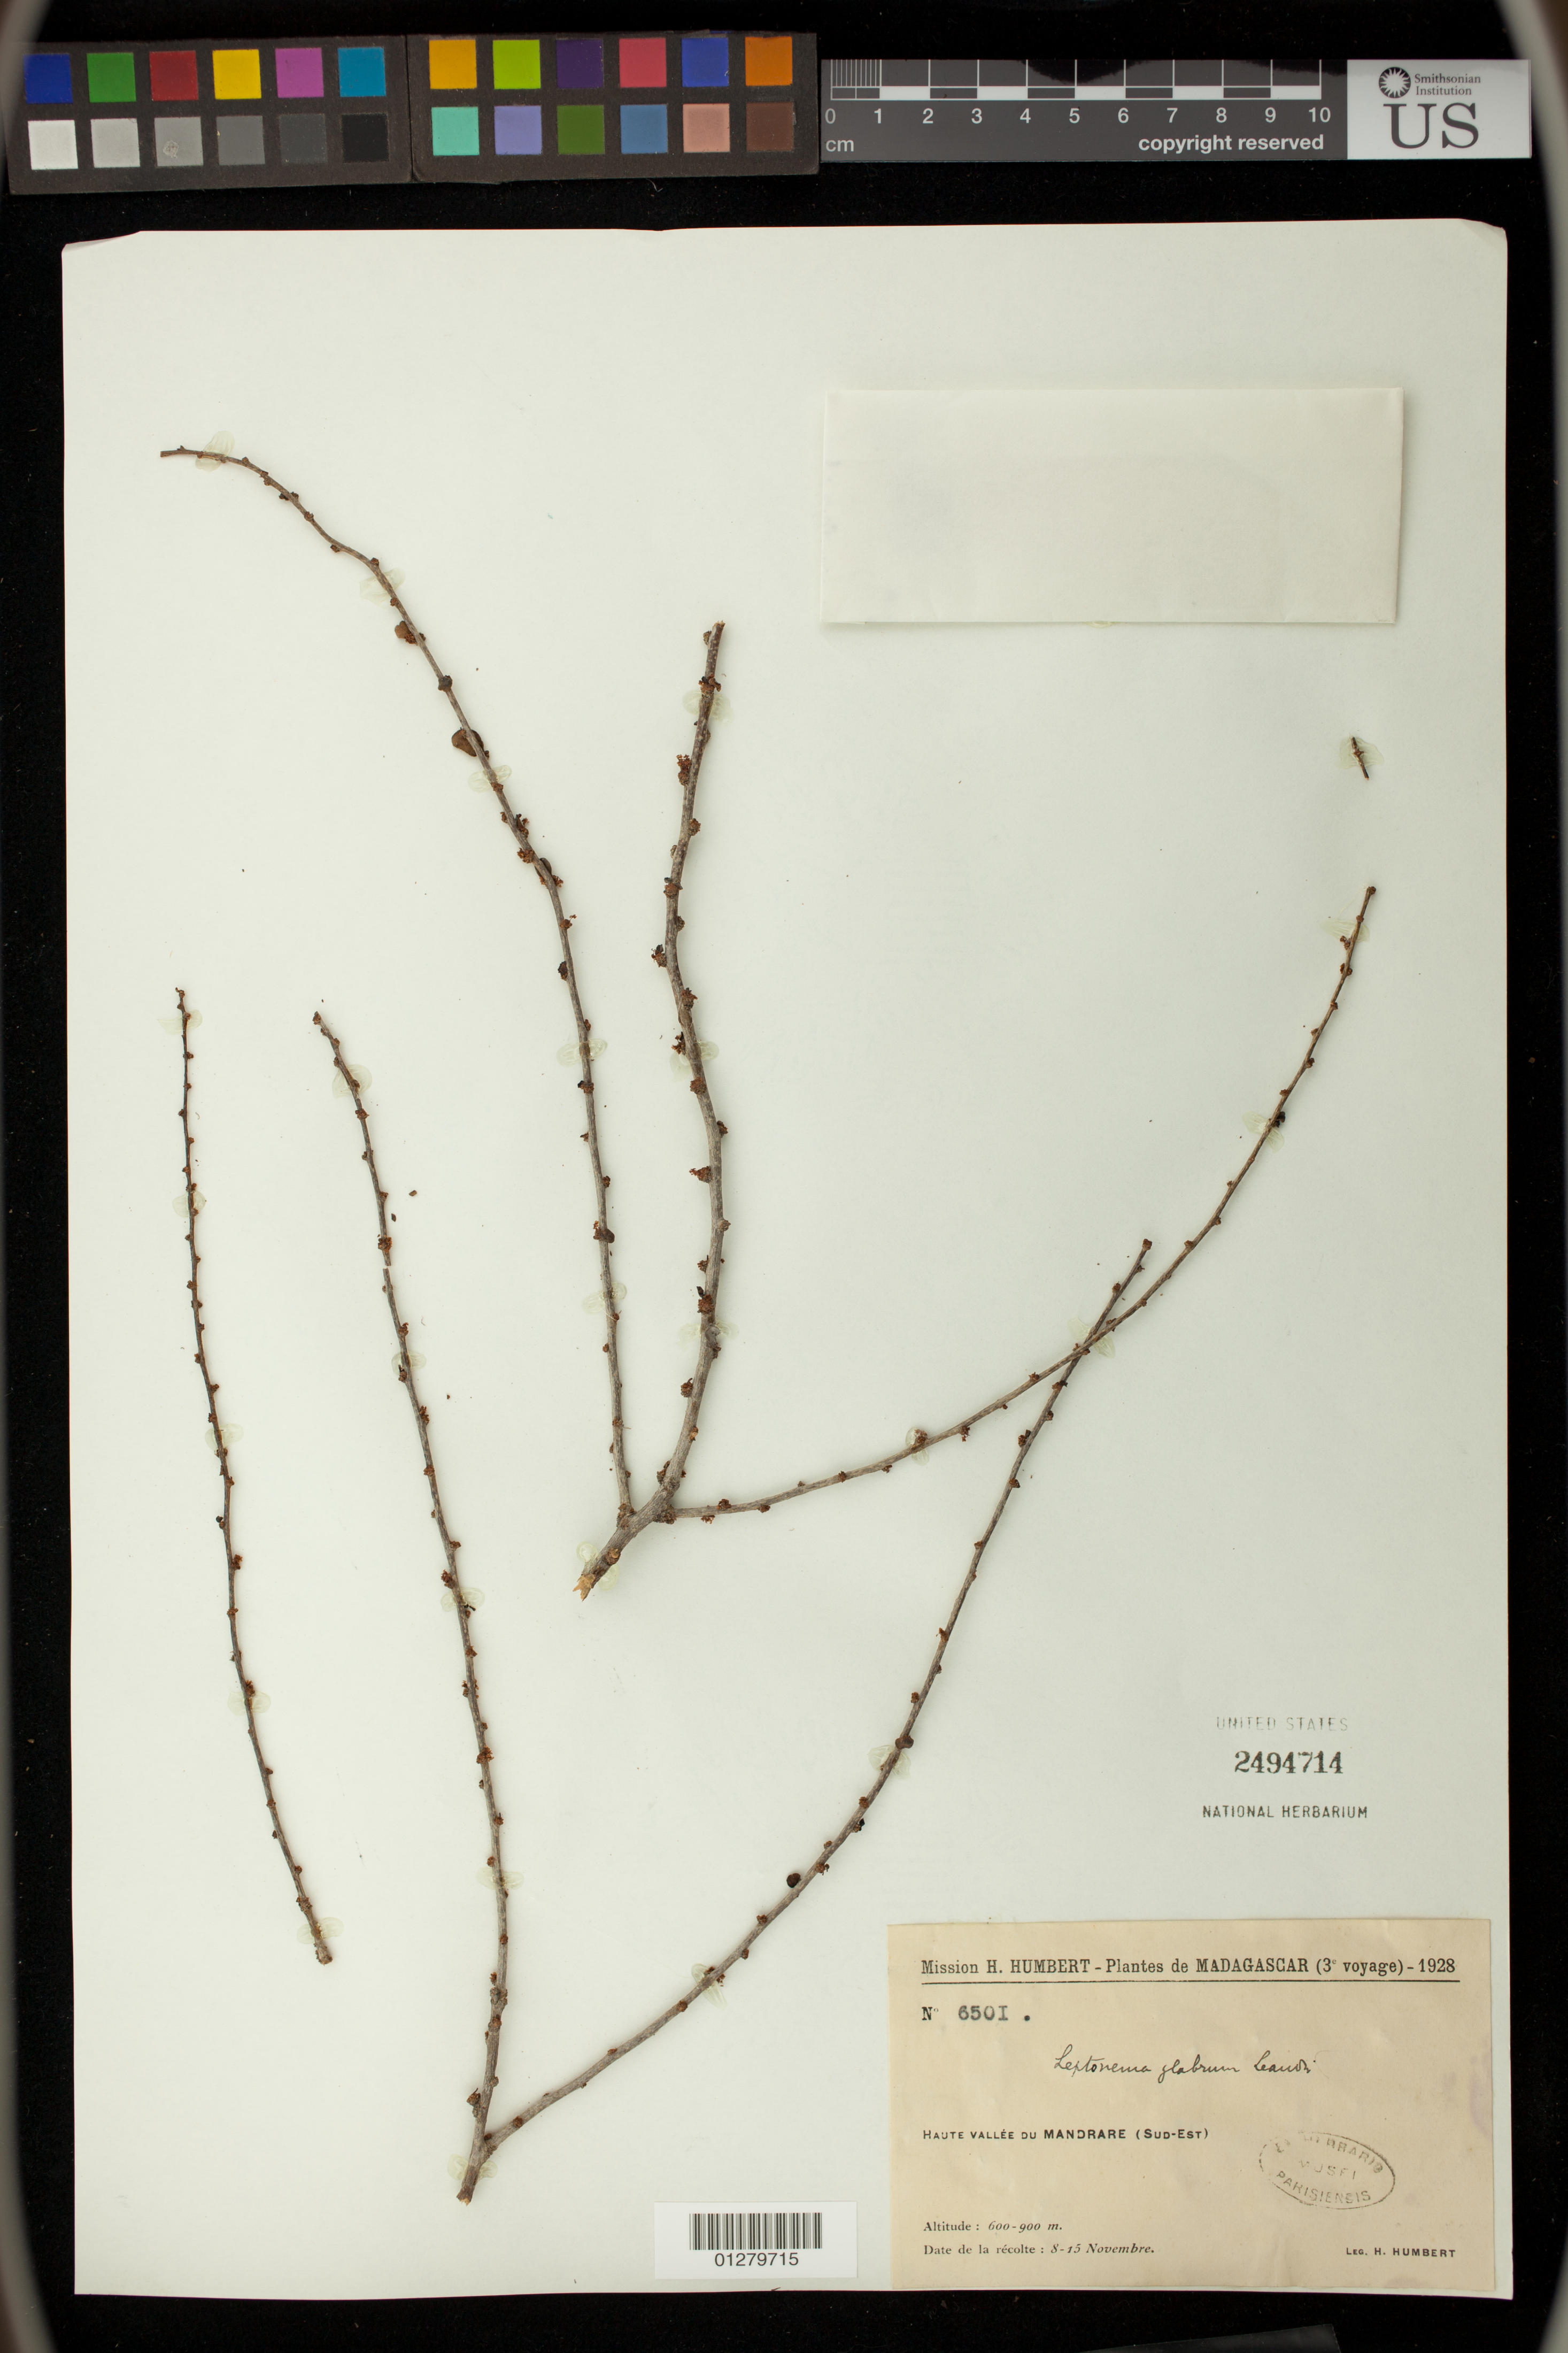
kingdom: Plantae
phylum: Tracheophyta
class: Magnoliopsida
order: Malpighiales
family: Phyllanthaceae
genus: Leptonema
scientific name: Leptonema glabrum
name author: (Leandri) Leandri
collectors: H. Humbert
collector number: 6501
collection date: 1928-11-08/1928-11-15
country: Madagascar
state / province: Anosy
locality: Haute Vallee du Mandrare (Sud-Est)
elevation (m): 600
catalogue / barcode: US 2494714